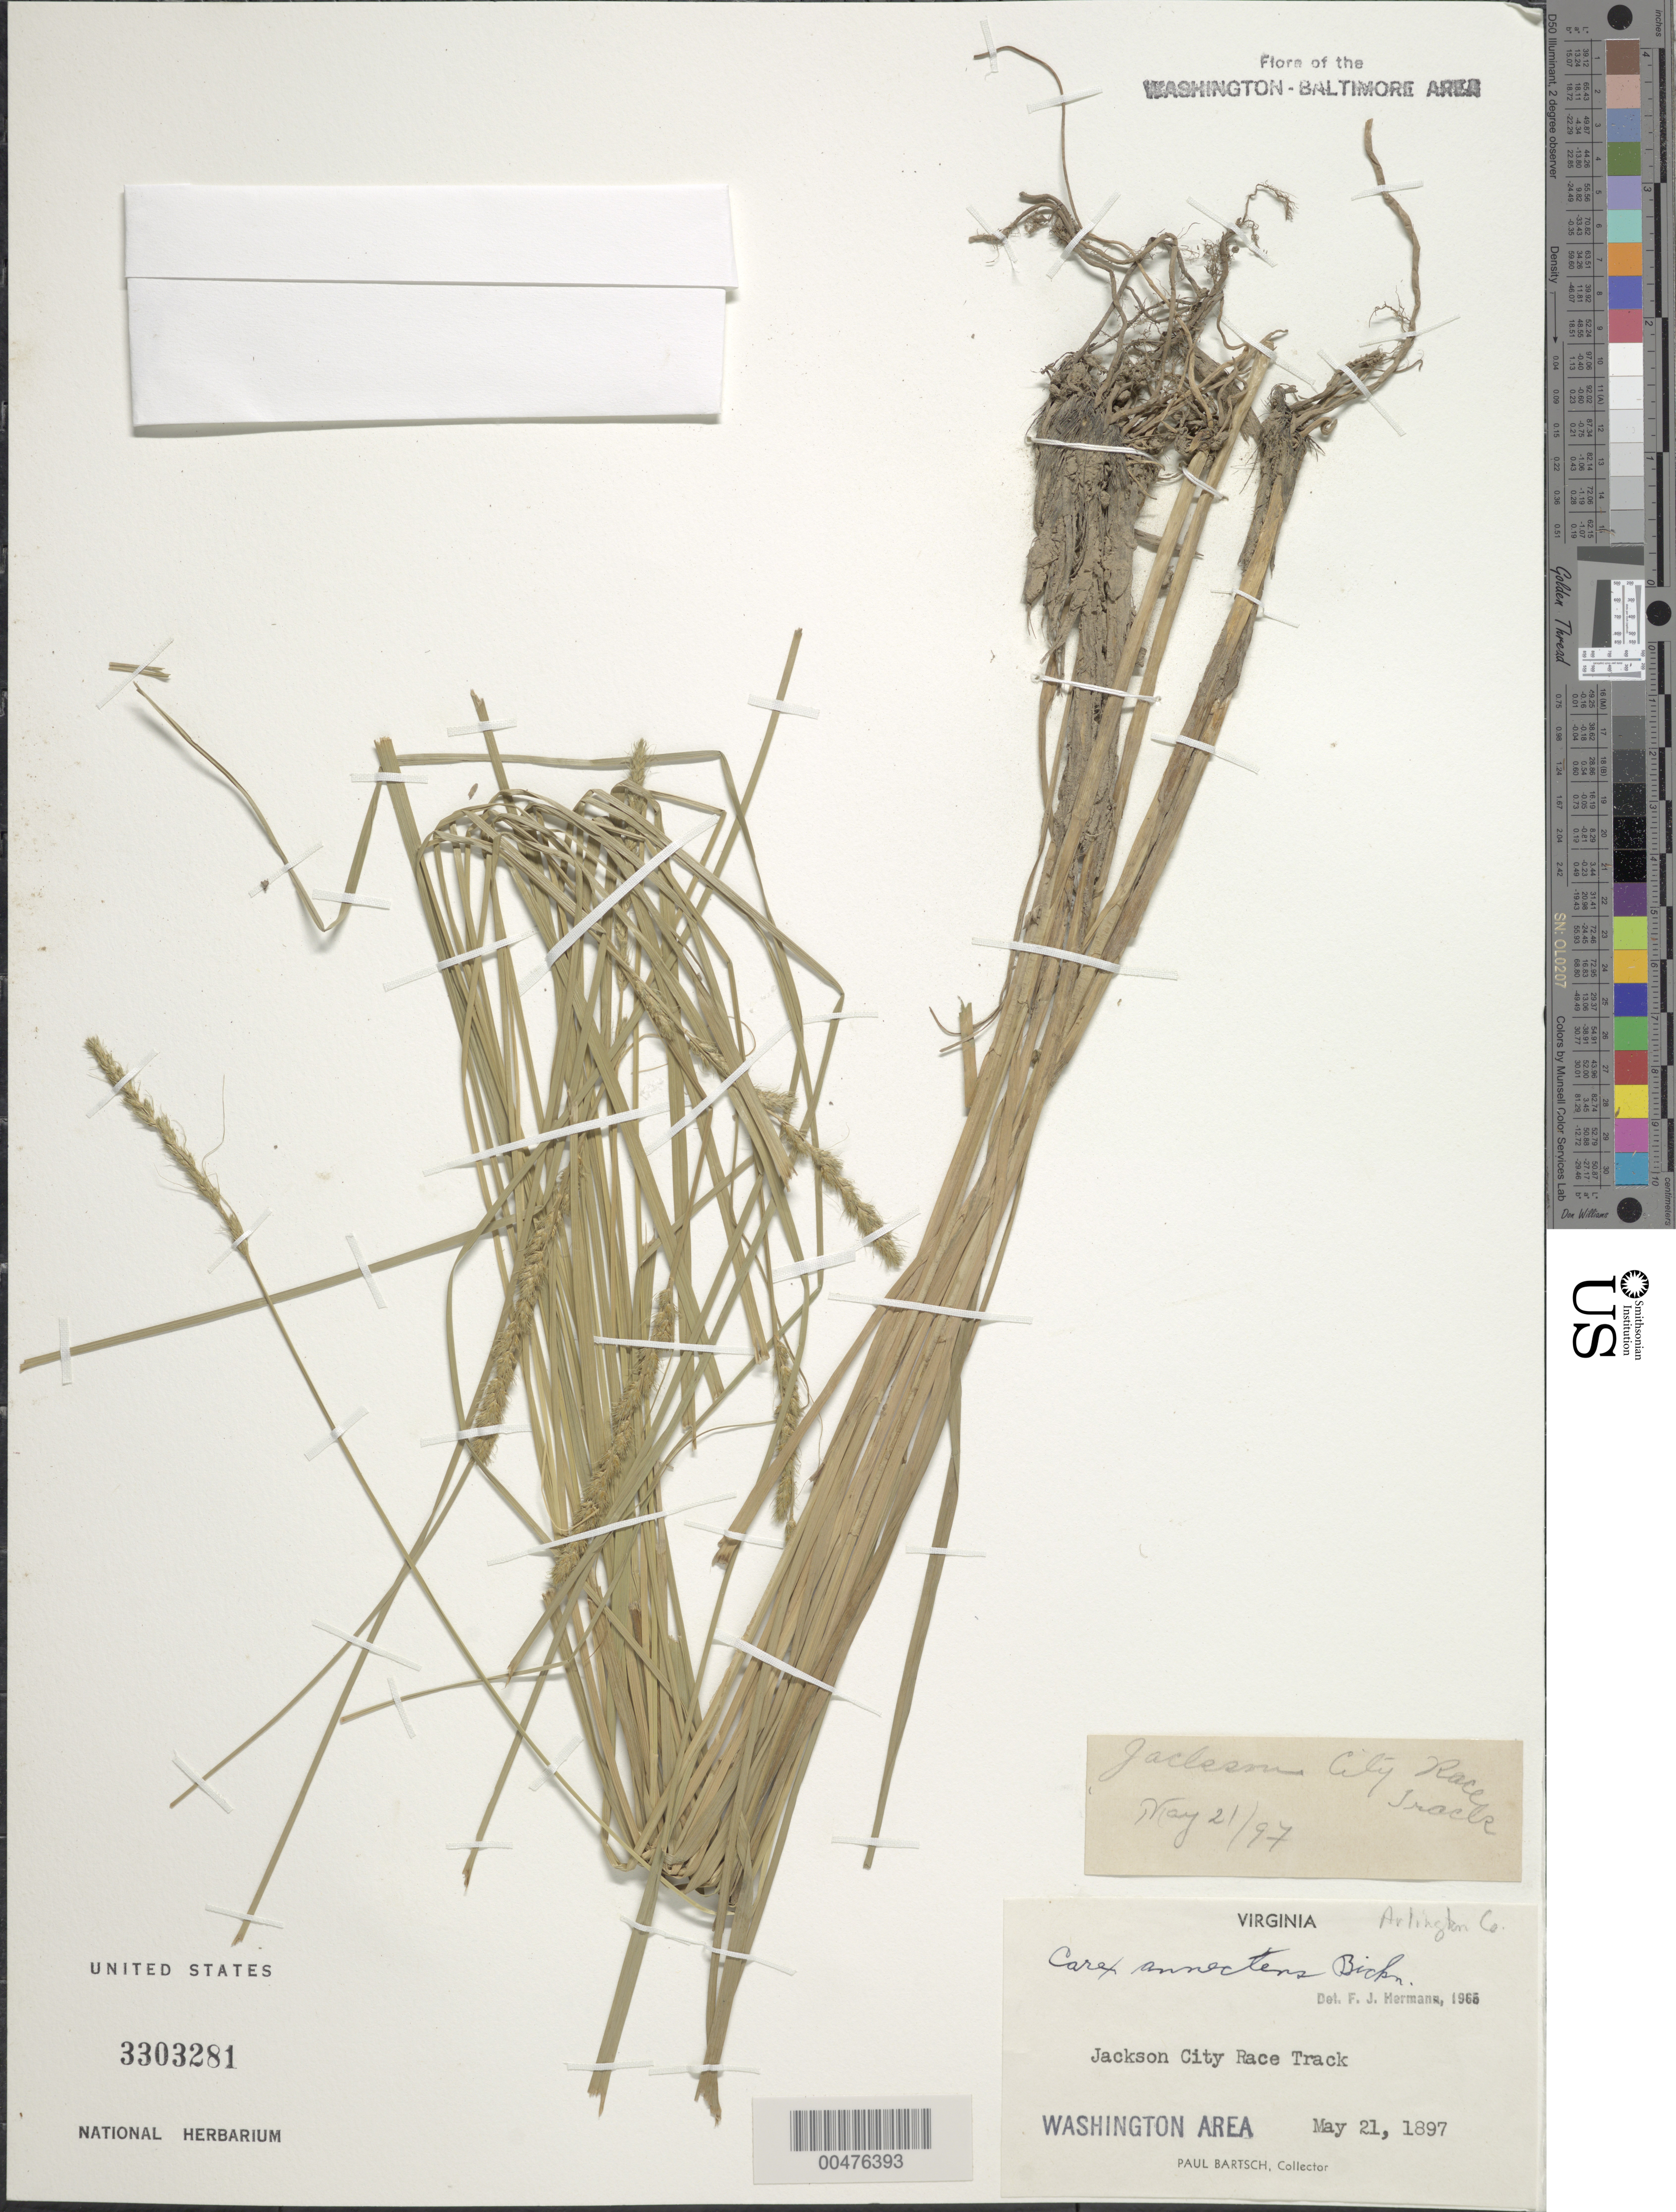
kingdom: Plantae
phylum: Tracheophyta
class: Liliopsida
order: Poales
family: Cyperaceae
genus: Carex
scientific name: Carex annectens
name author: (E.P. Bicknell) E.P. Bicknell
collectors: P. Bartsch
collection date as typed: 21 May 1897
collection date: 1897-05-21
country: United States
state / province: Virginia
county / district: Arlington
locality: Jackson City Race Track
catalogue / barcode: US 3303281